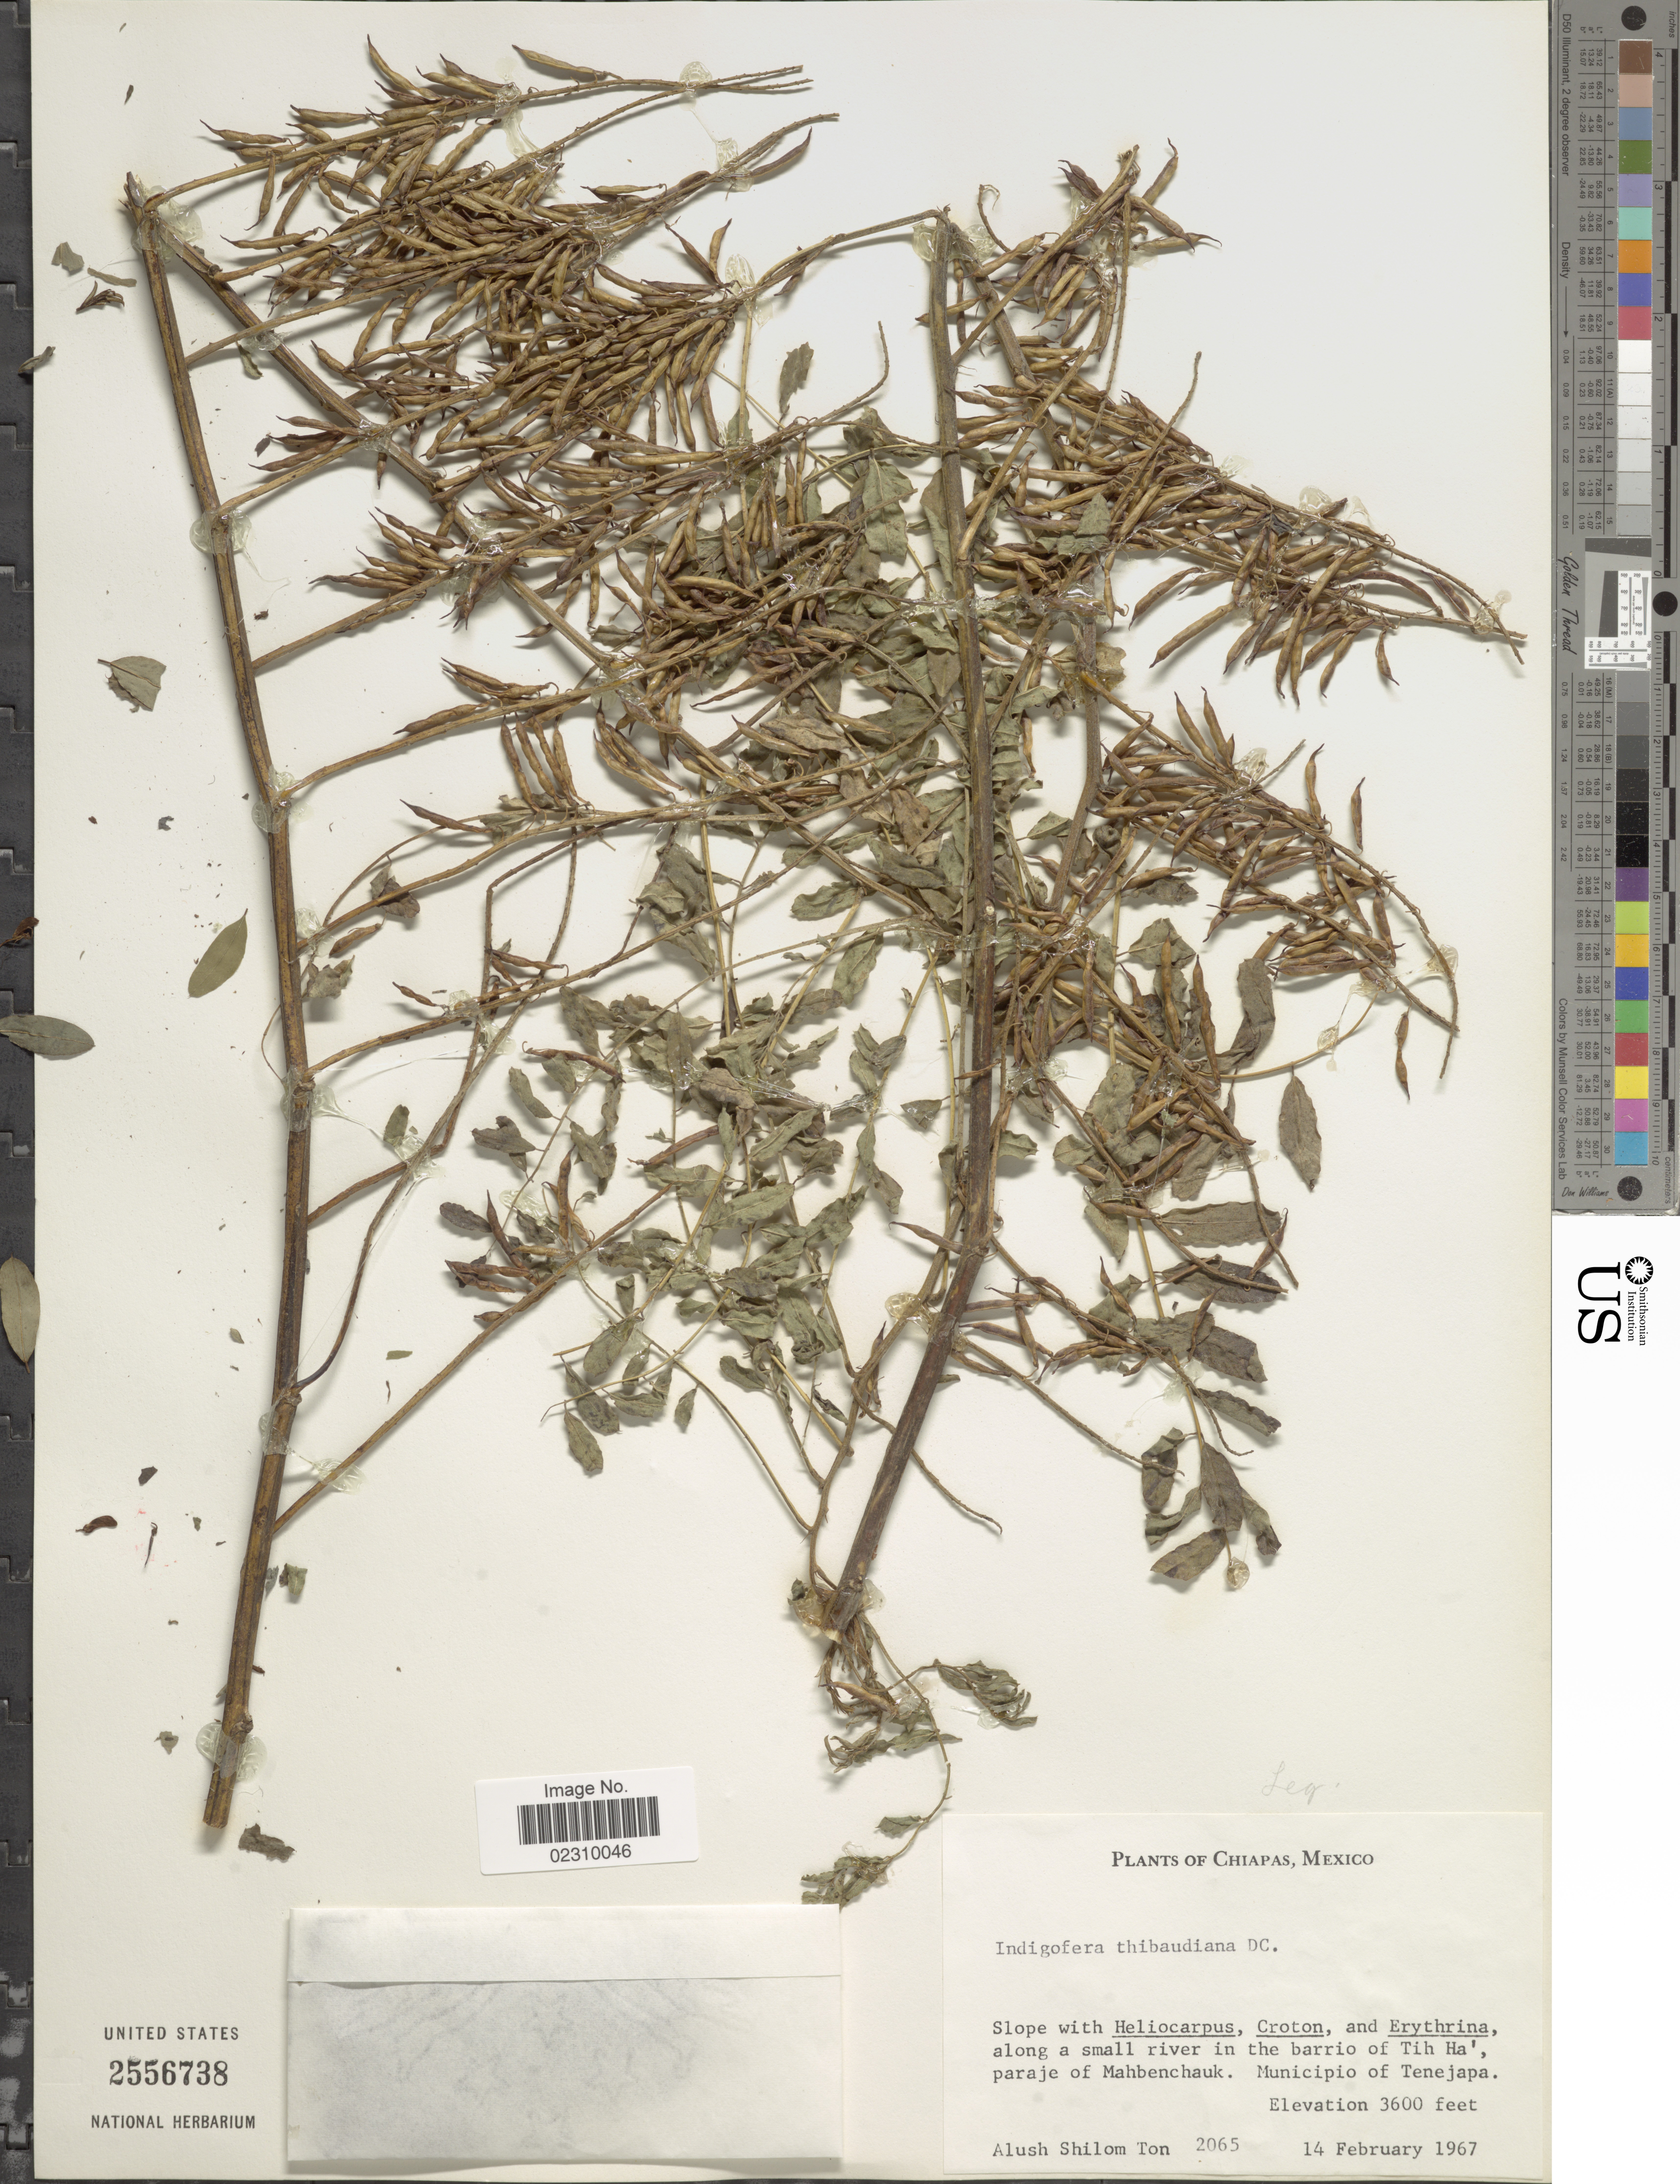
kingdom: Plantae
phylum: Tracheophyta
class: Magnoliopsida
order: Fabales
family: Fabaceae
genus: Indigofera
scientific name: Indigofera thibaudiana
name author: DC.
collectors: A. S. Ton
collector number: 2065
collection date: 1967-02-14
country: Mexico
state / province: Chiapas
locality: Along a small river in the barrio of Tih Ha' paraje of Mahbenchauk. Municipio of Tenejapa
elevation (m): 1097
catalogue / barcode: US 2556738